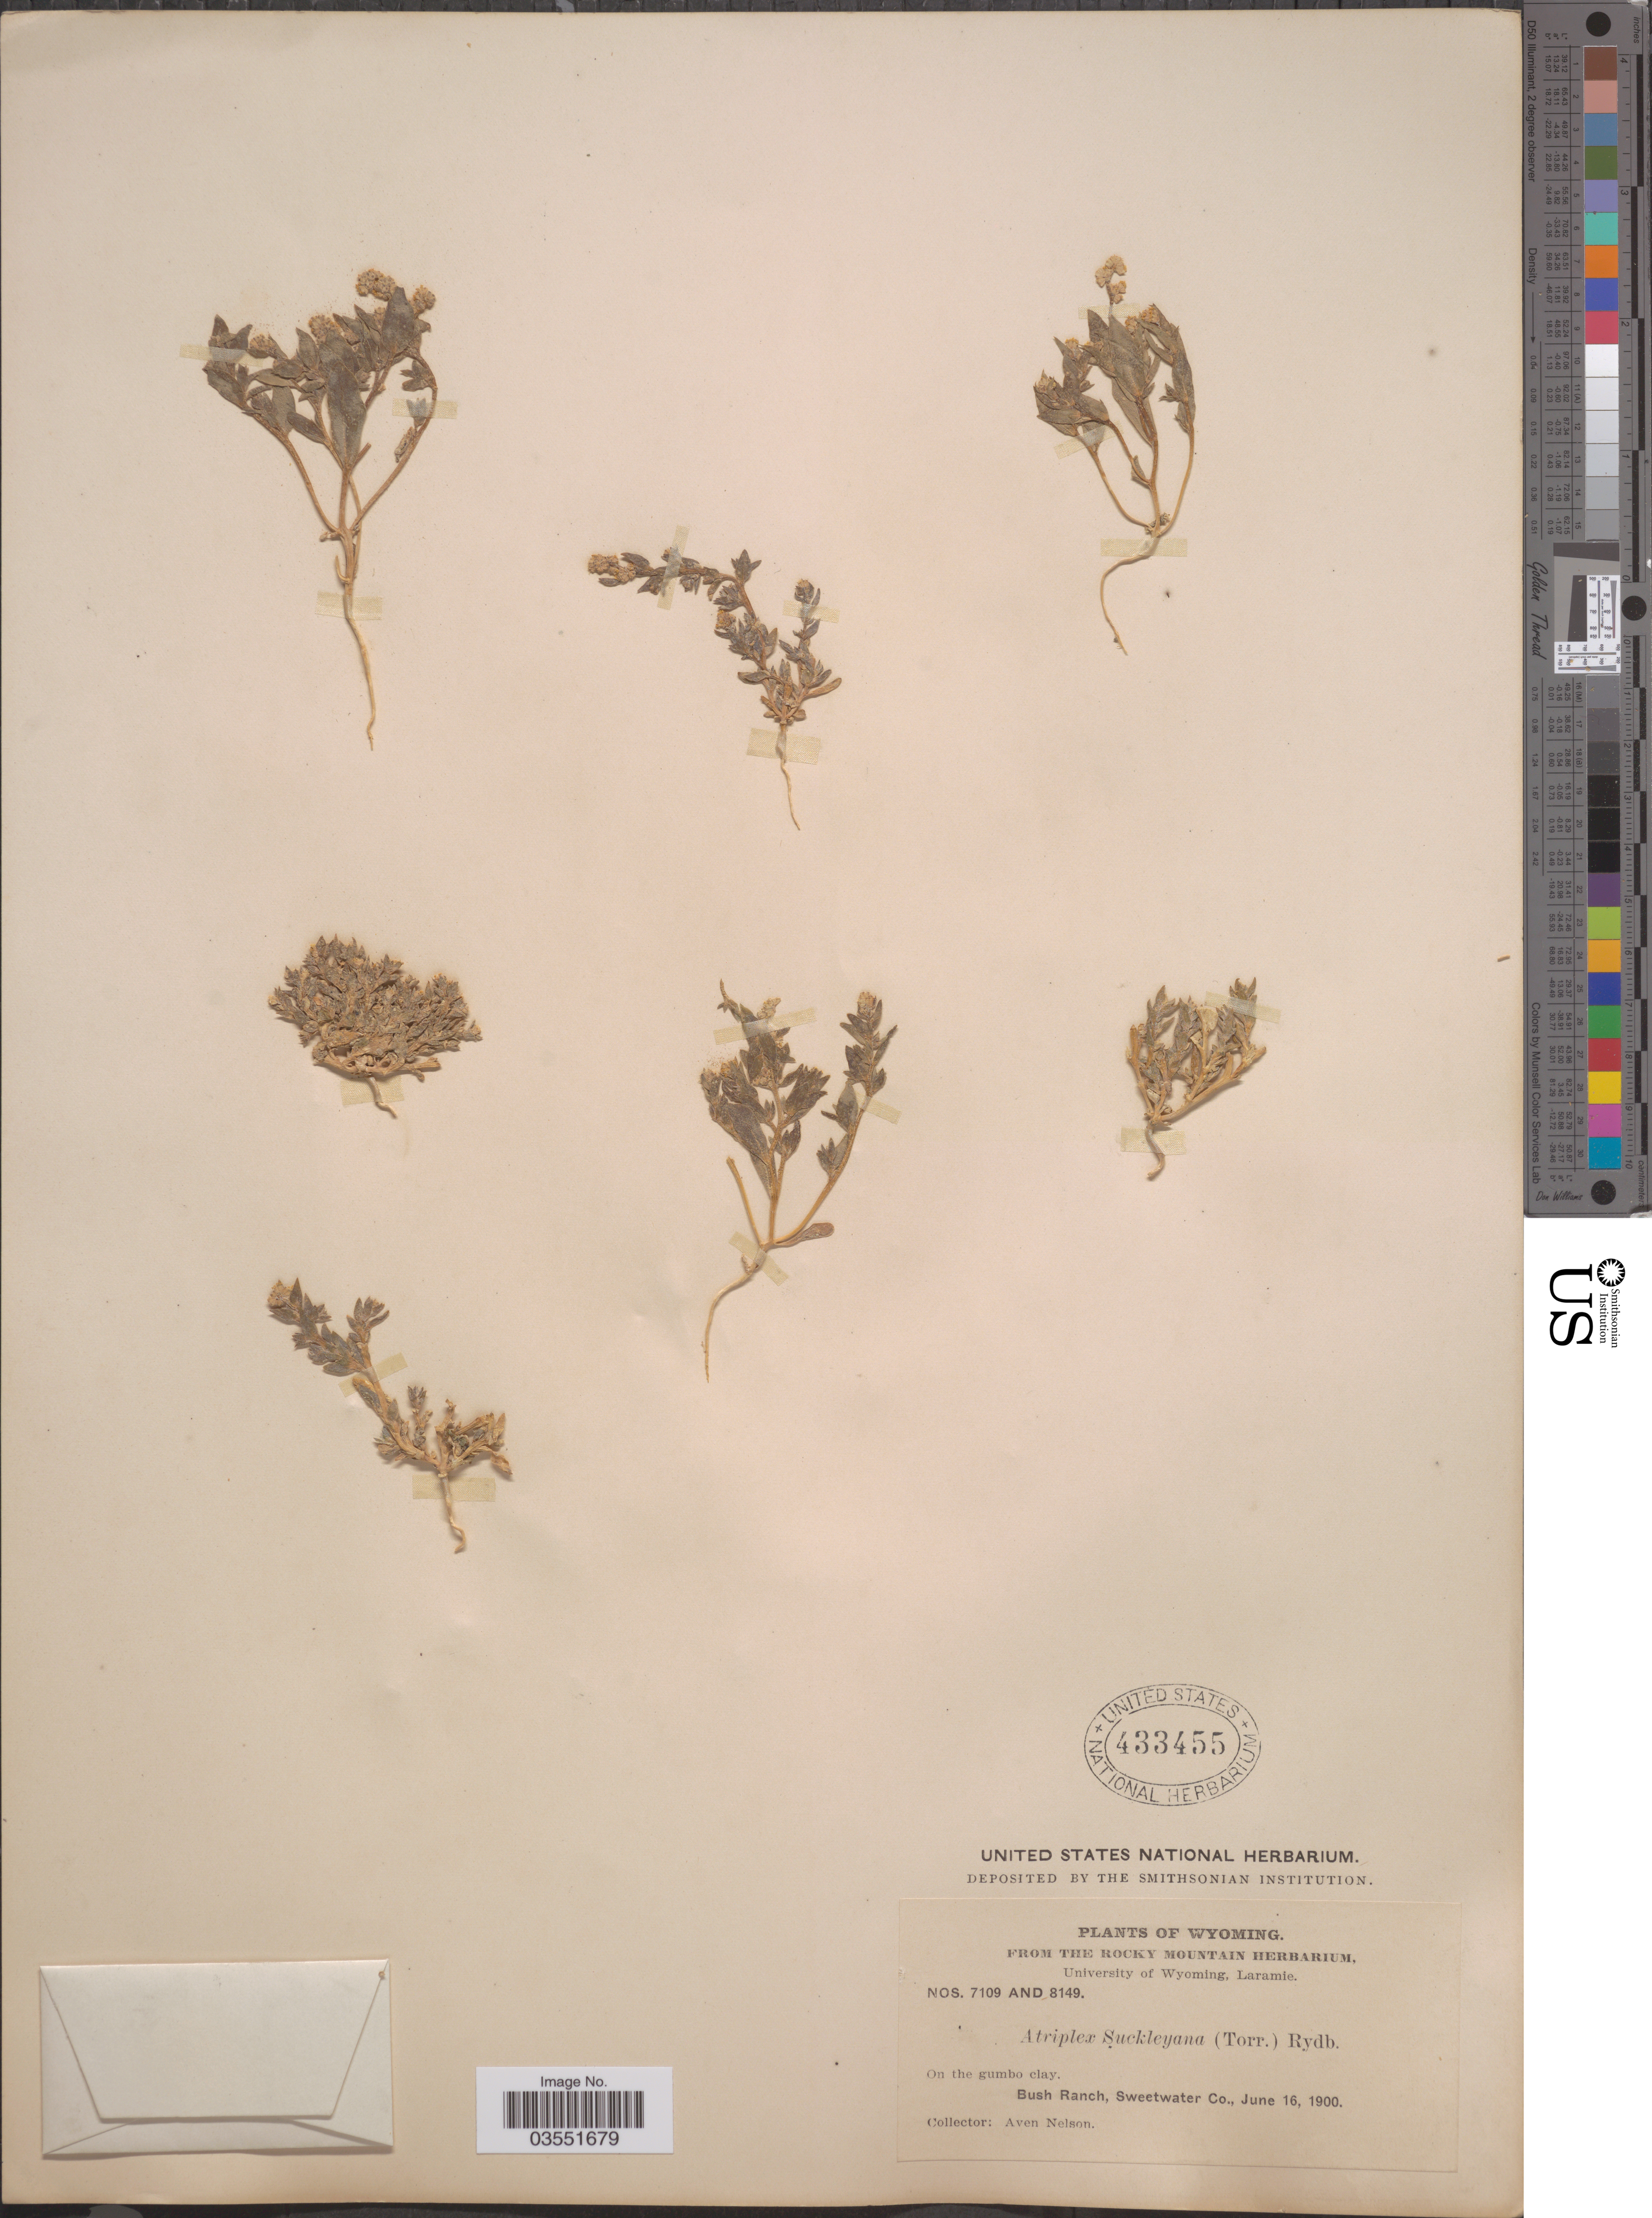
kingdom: Plantae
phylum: Tracheophyta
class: Magnoliopsida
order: Caryophyllales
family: Amaranthaceae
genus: Stutzia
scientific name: Stutzia dioica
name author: (Nutt.) E.H. Zacharias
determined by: Strong, Mark T., (BOT), Smithsonian Institution - National Museum of Natural History (UNITED STATES)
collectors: A. Nelson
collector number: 7109/8149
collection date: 1900-06-16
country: United States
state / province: Wyoming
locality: Bush Ranch, Sweetwater Co.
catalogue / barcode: US 433455